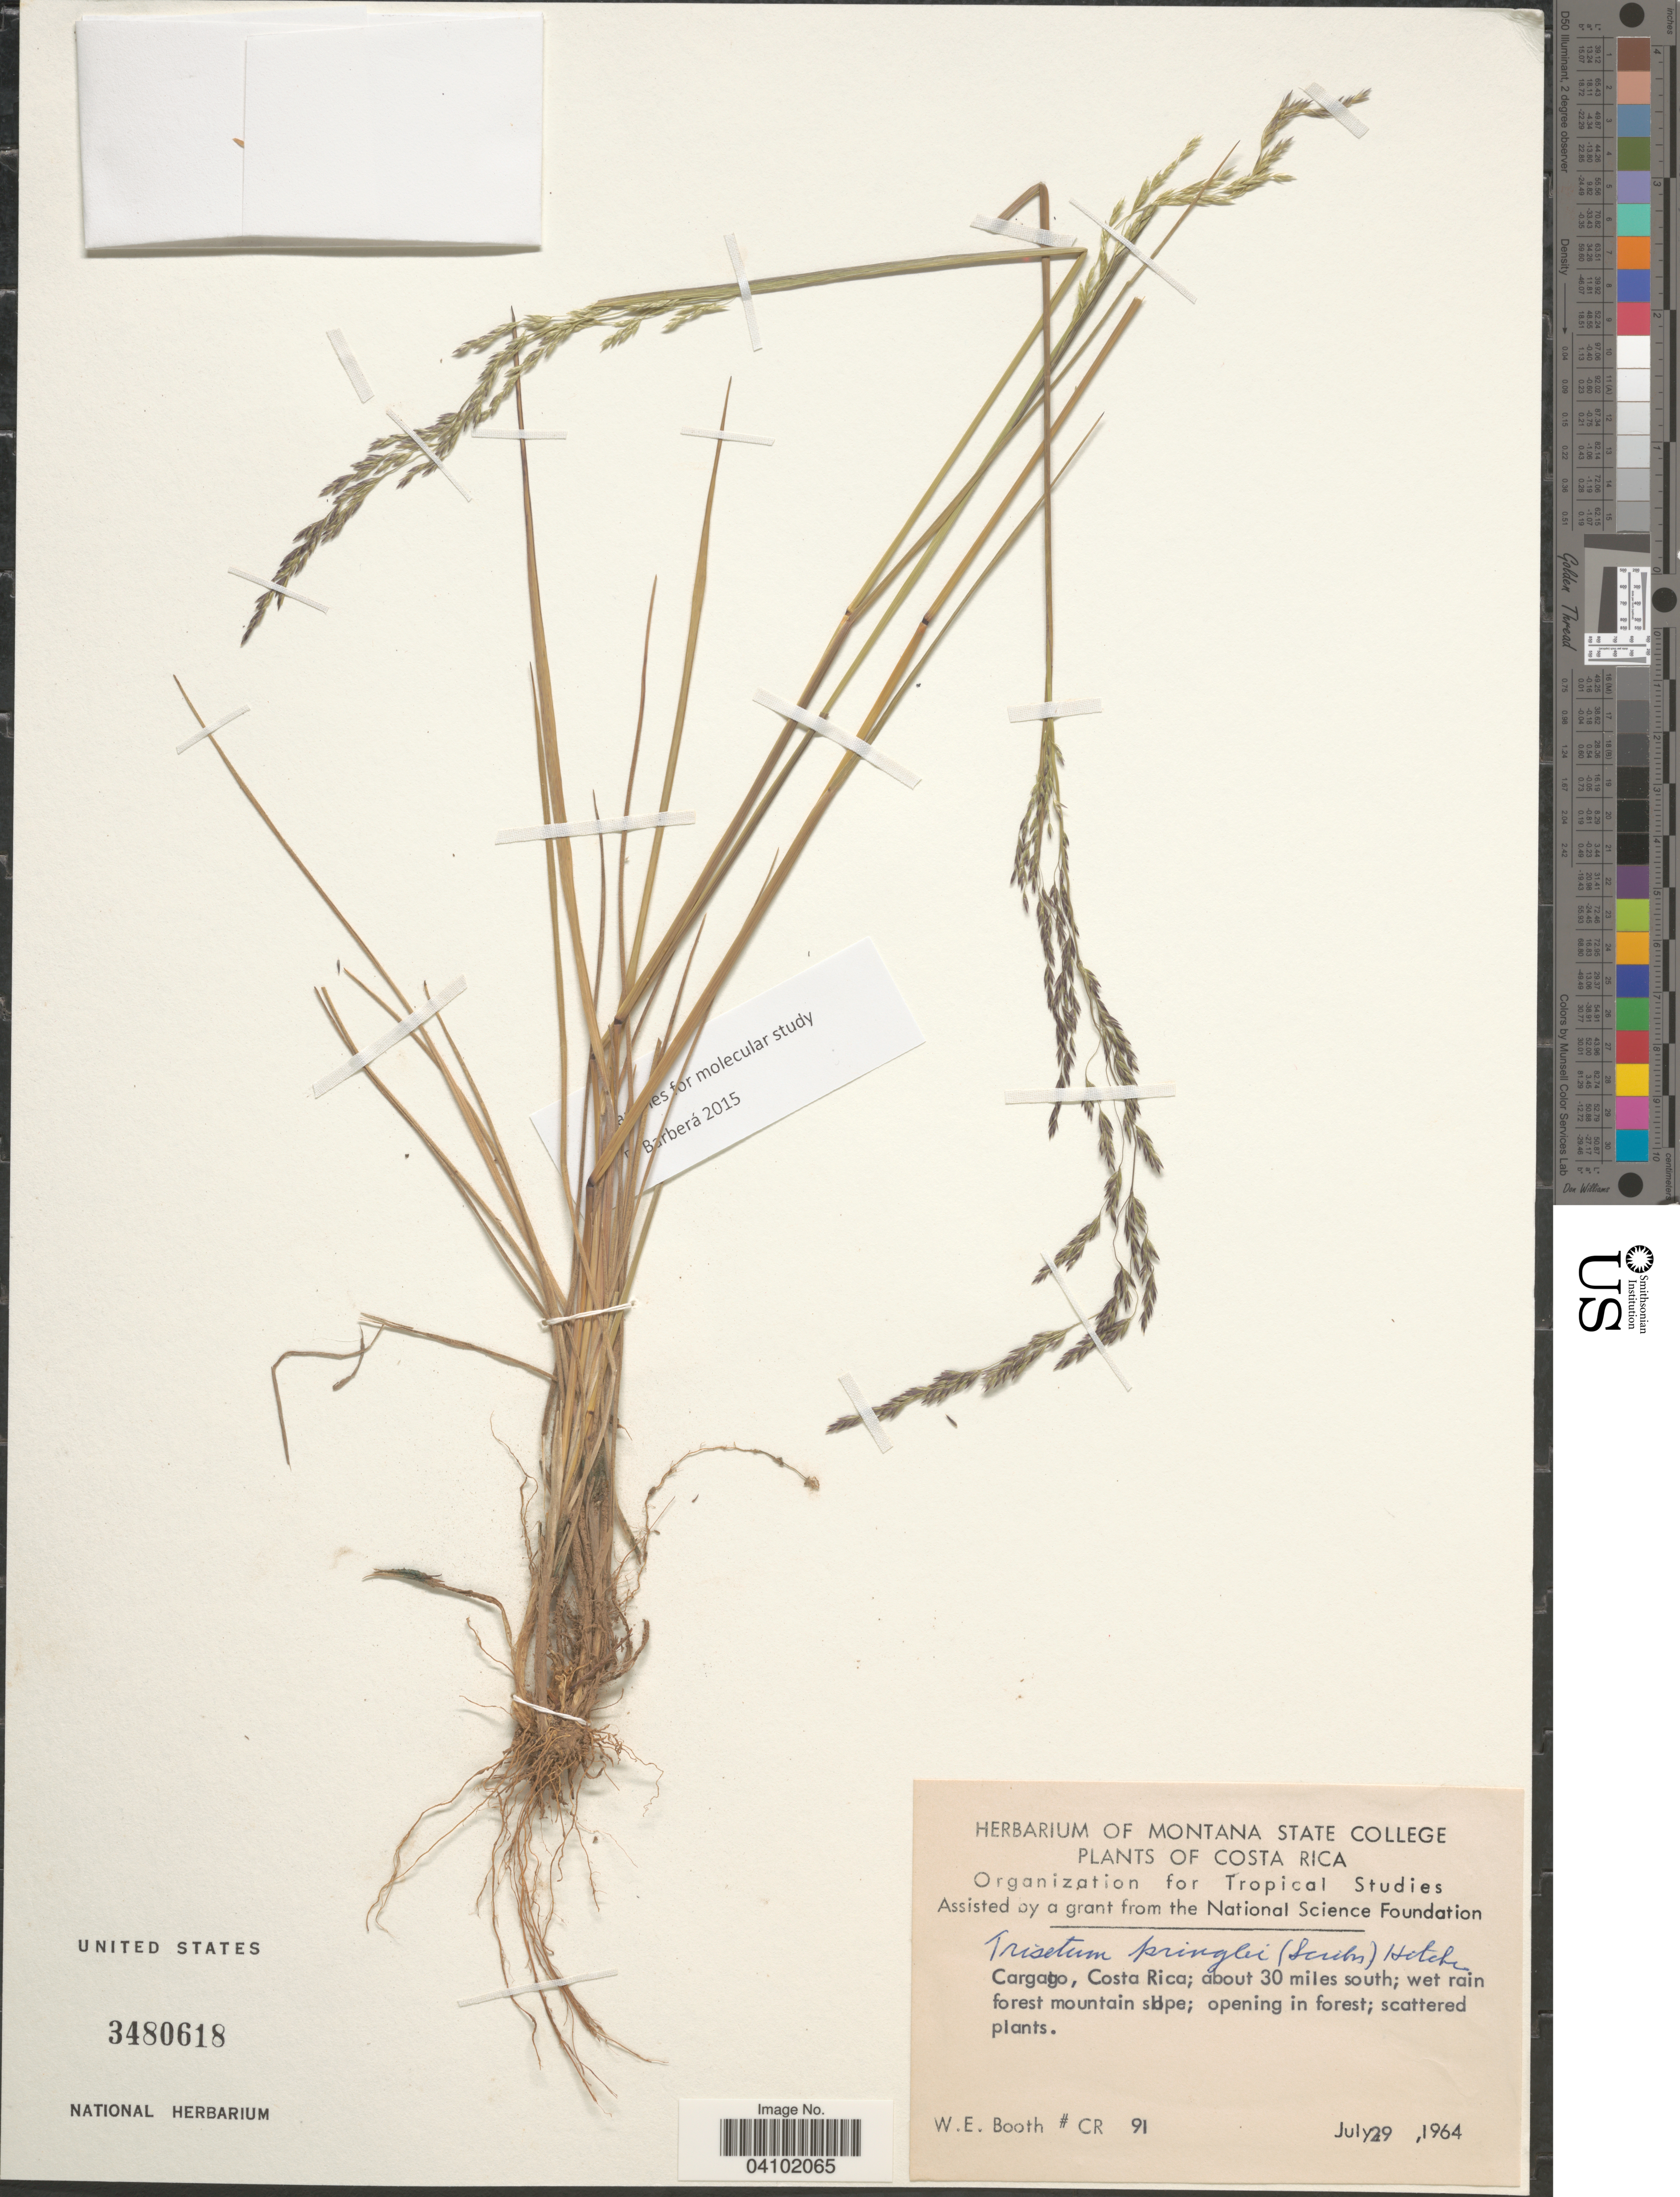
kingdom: Plantae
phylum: Tracheophyta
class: Liliopsida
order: Poales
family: Poaceae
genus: Peyritschia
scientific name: Peyritschia graphephoroides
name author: P.M. Peterson et al.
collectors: W. Booth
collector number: CR91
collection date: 1964-07-29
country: Costa Rica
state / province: Cartago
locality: About 30 miles south; wet rain forest mountain slope; opening forest.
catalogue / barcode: US 3480618